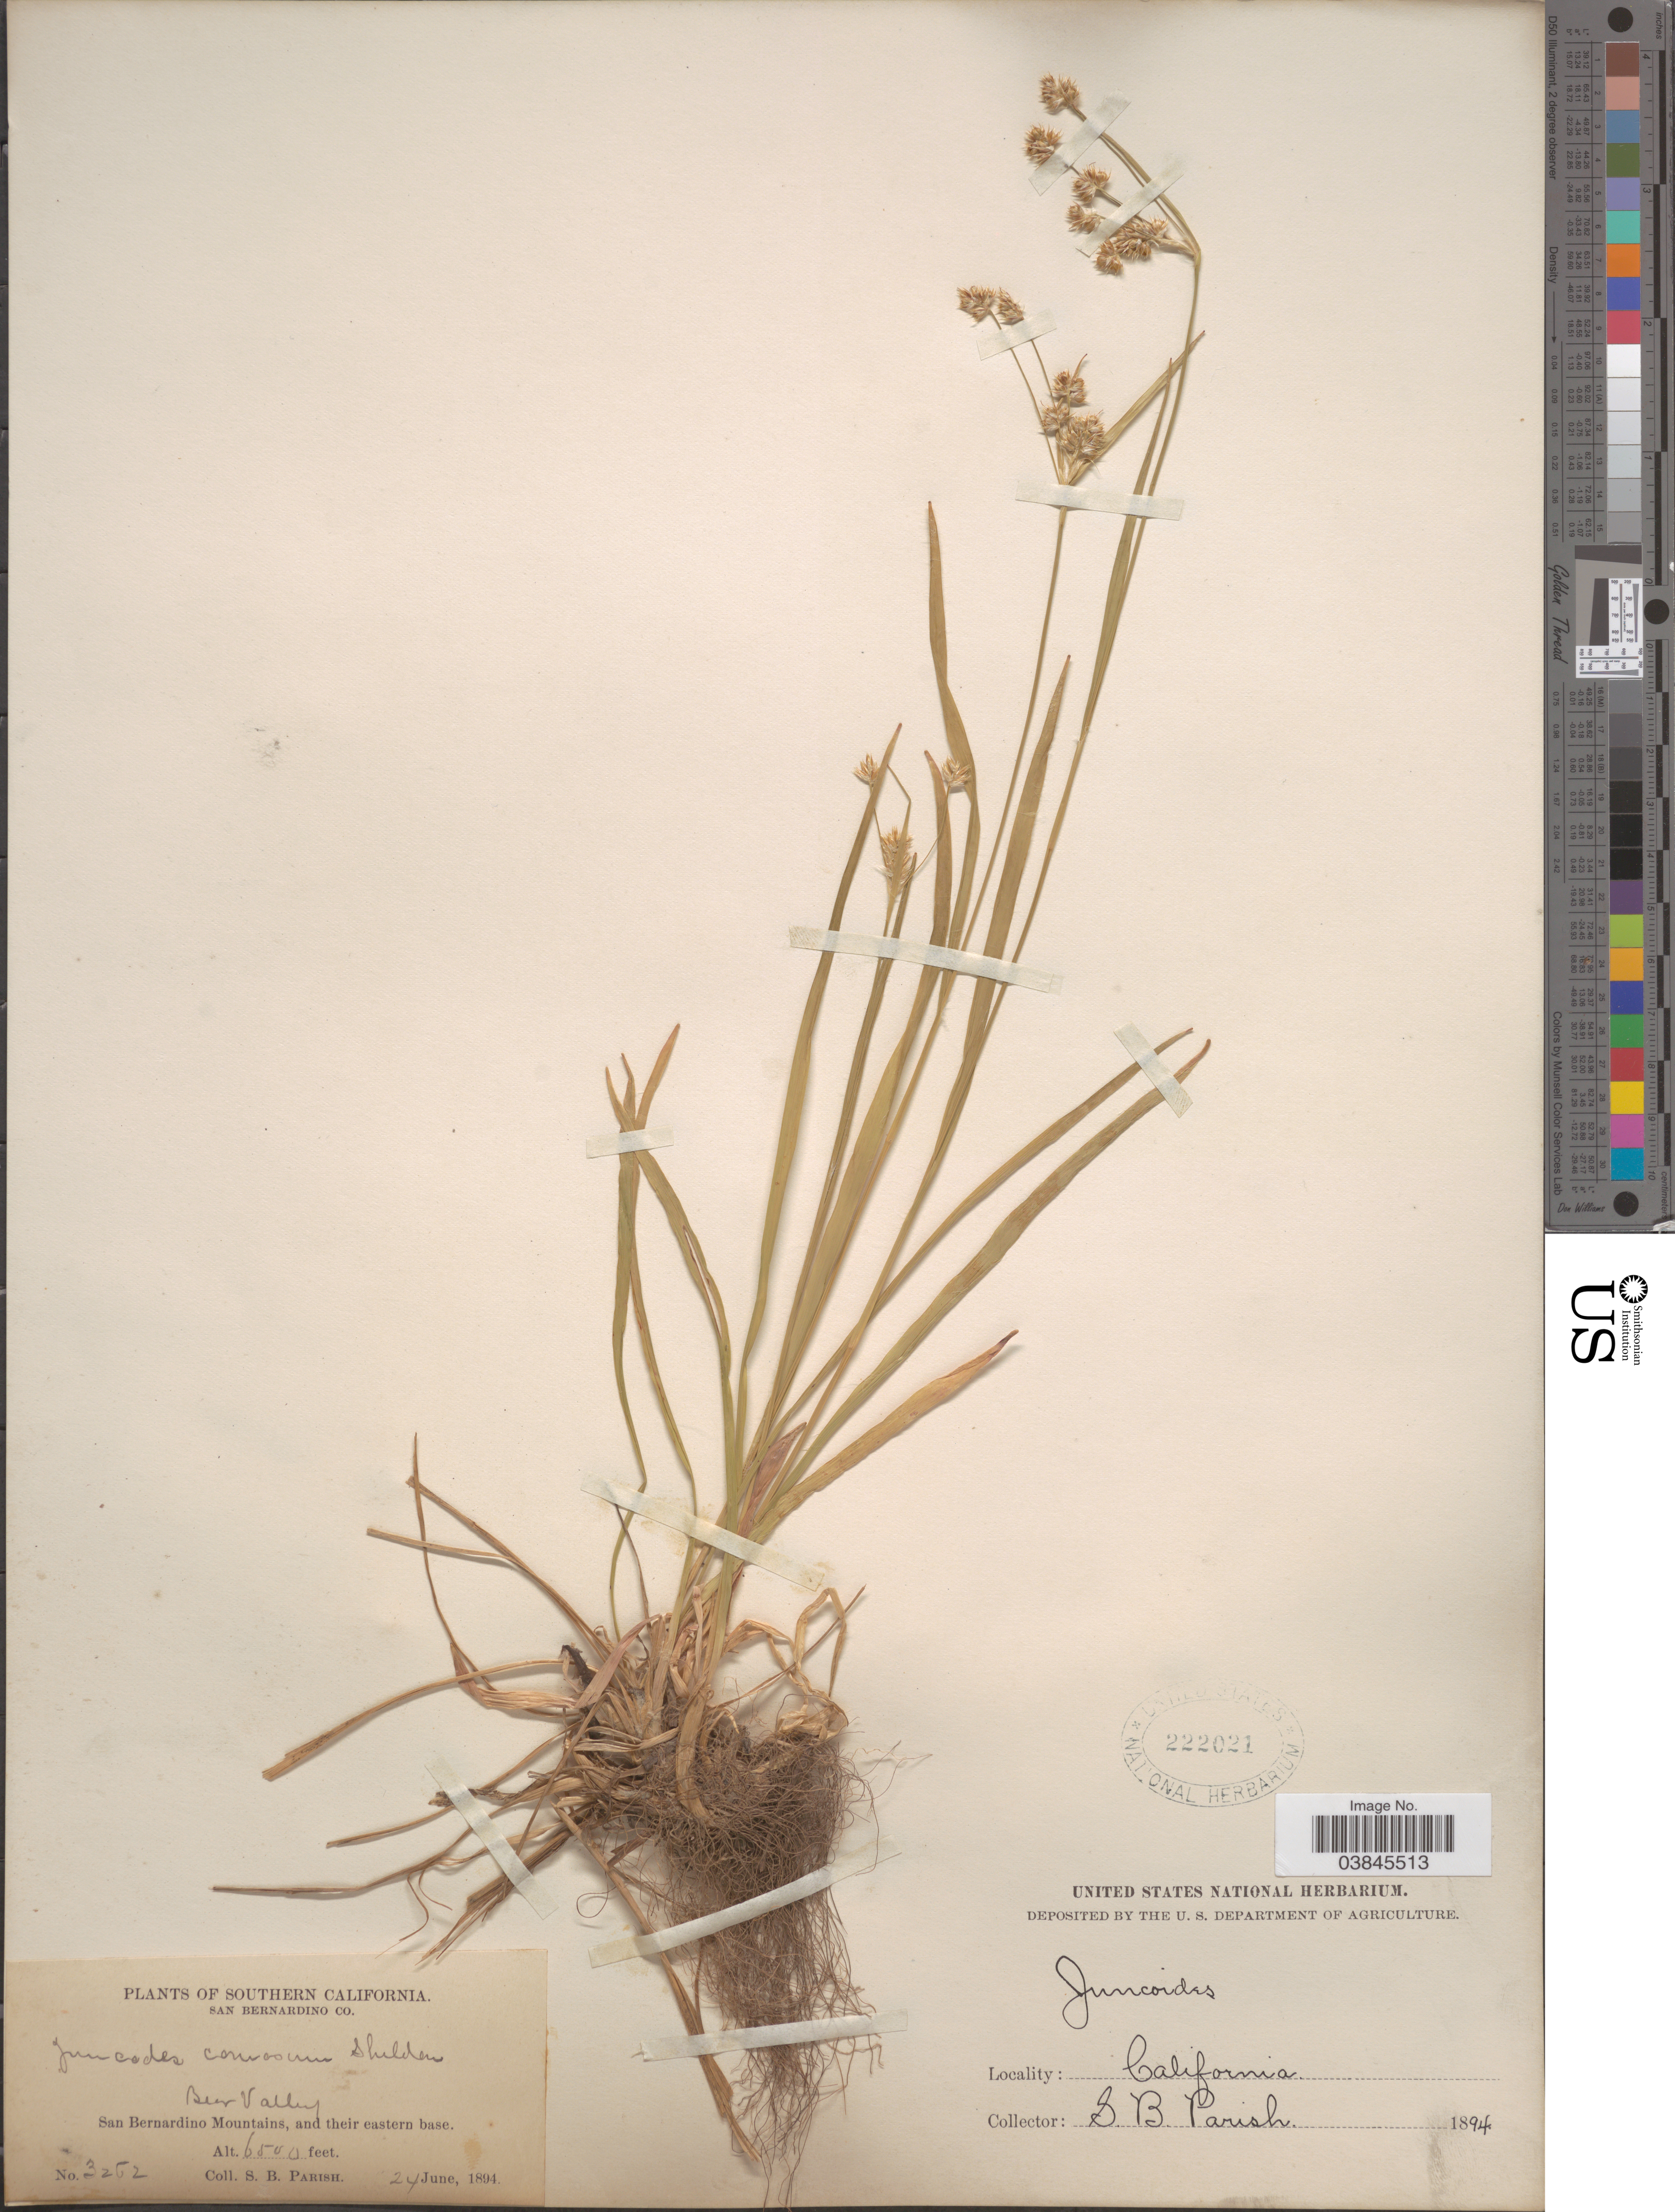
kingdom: Plantae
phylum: Tracheophyta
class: Liliopsida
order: Poales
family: Juncaceae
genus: Luzula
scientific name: Luzula campestris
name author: (L.) DC.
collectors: S. B. Parish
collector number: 3262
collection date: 1894-06-24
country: United States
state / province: California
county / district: San Bernardino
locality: Southern California. San Bernardino Co. Beer Valley. San Bernardino Mountains, and their eastern base.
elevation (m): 1981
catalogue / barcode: US 222021